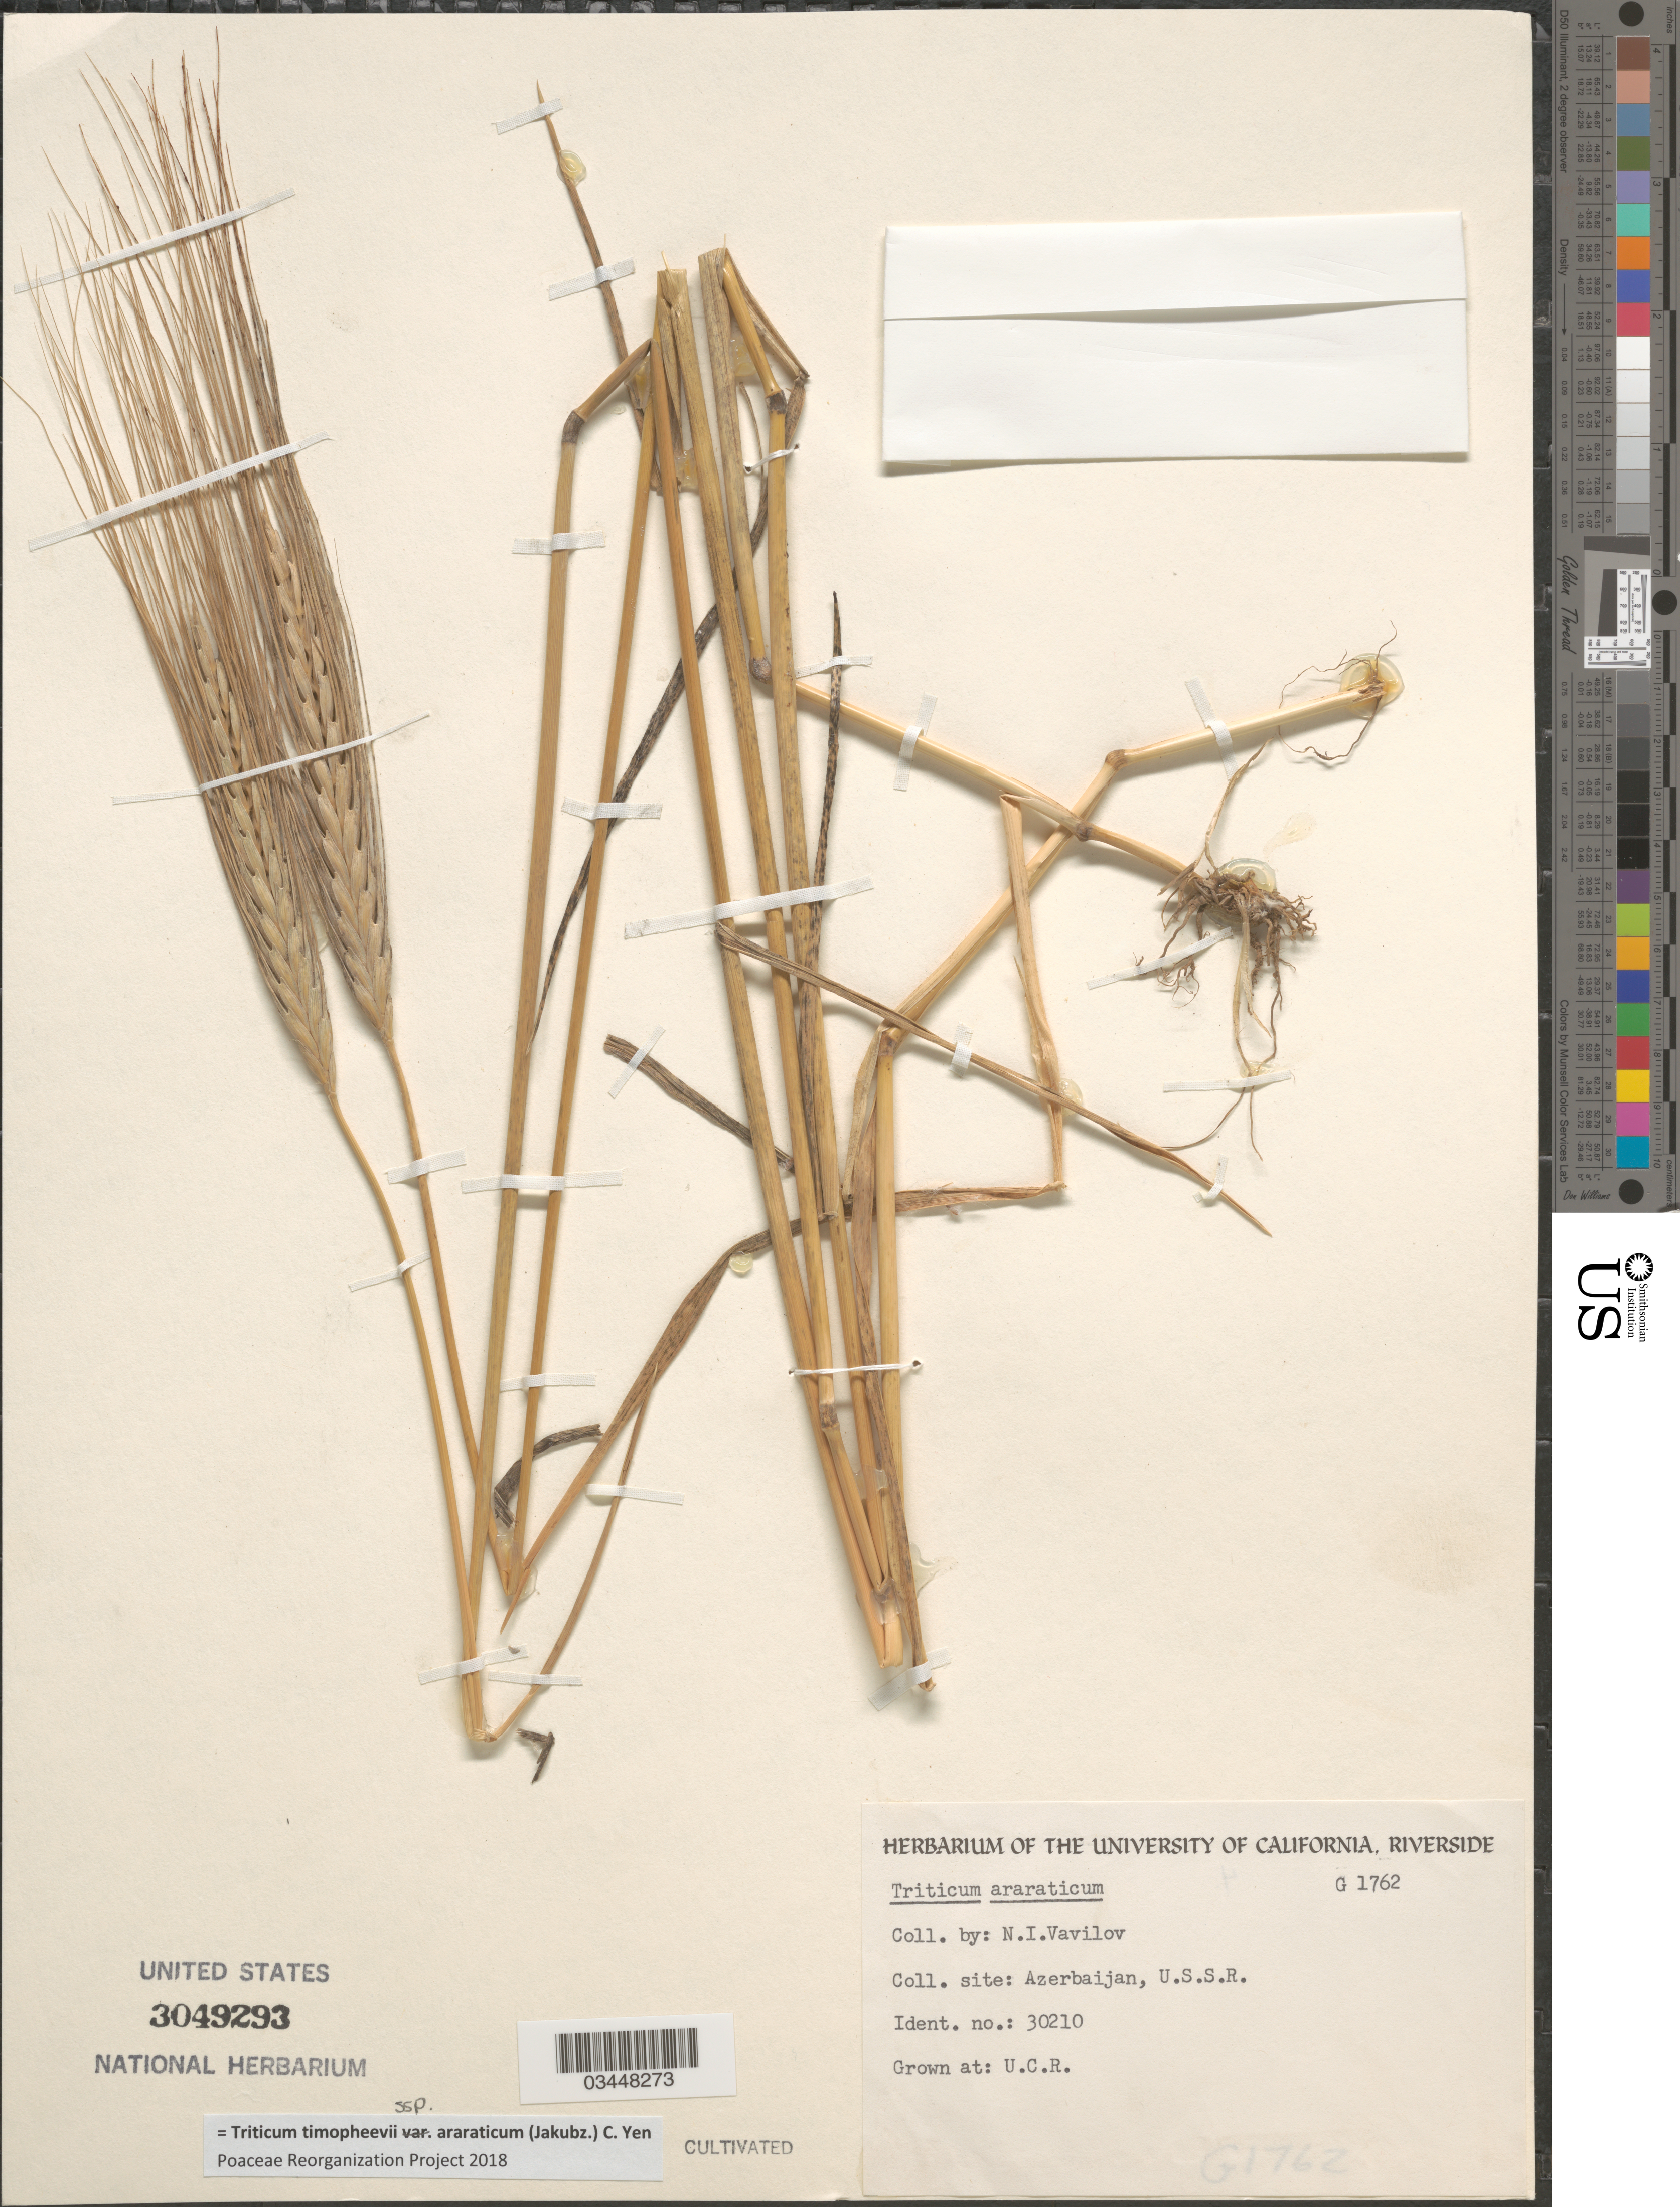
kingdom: Plantae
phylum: Tracheophyta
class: Liliopsida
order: Poales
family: Poaceae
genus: Triticum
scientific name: Triticum timopheevii subsp. araraticum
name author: (Jakubz.) C. Yen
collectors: ex herb. Univ. of California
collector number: G1762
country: United States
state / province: California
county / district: Riverside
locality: U.C.R.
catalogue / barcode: US 3049293